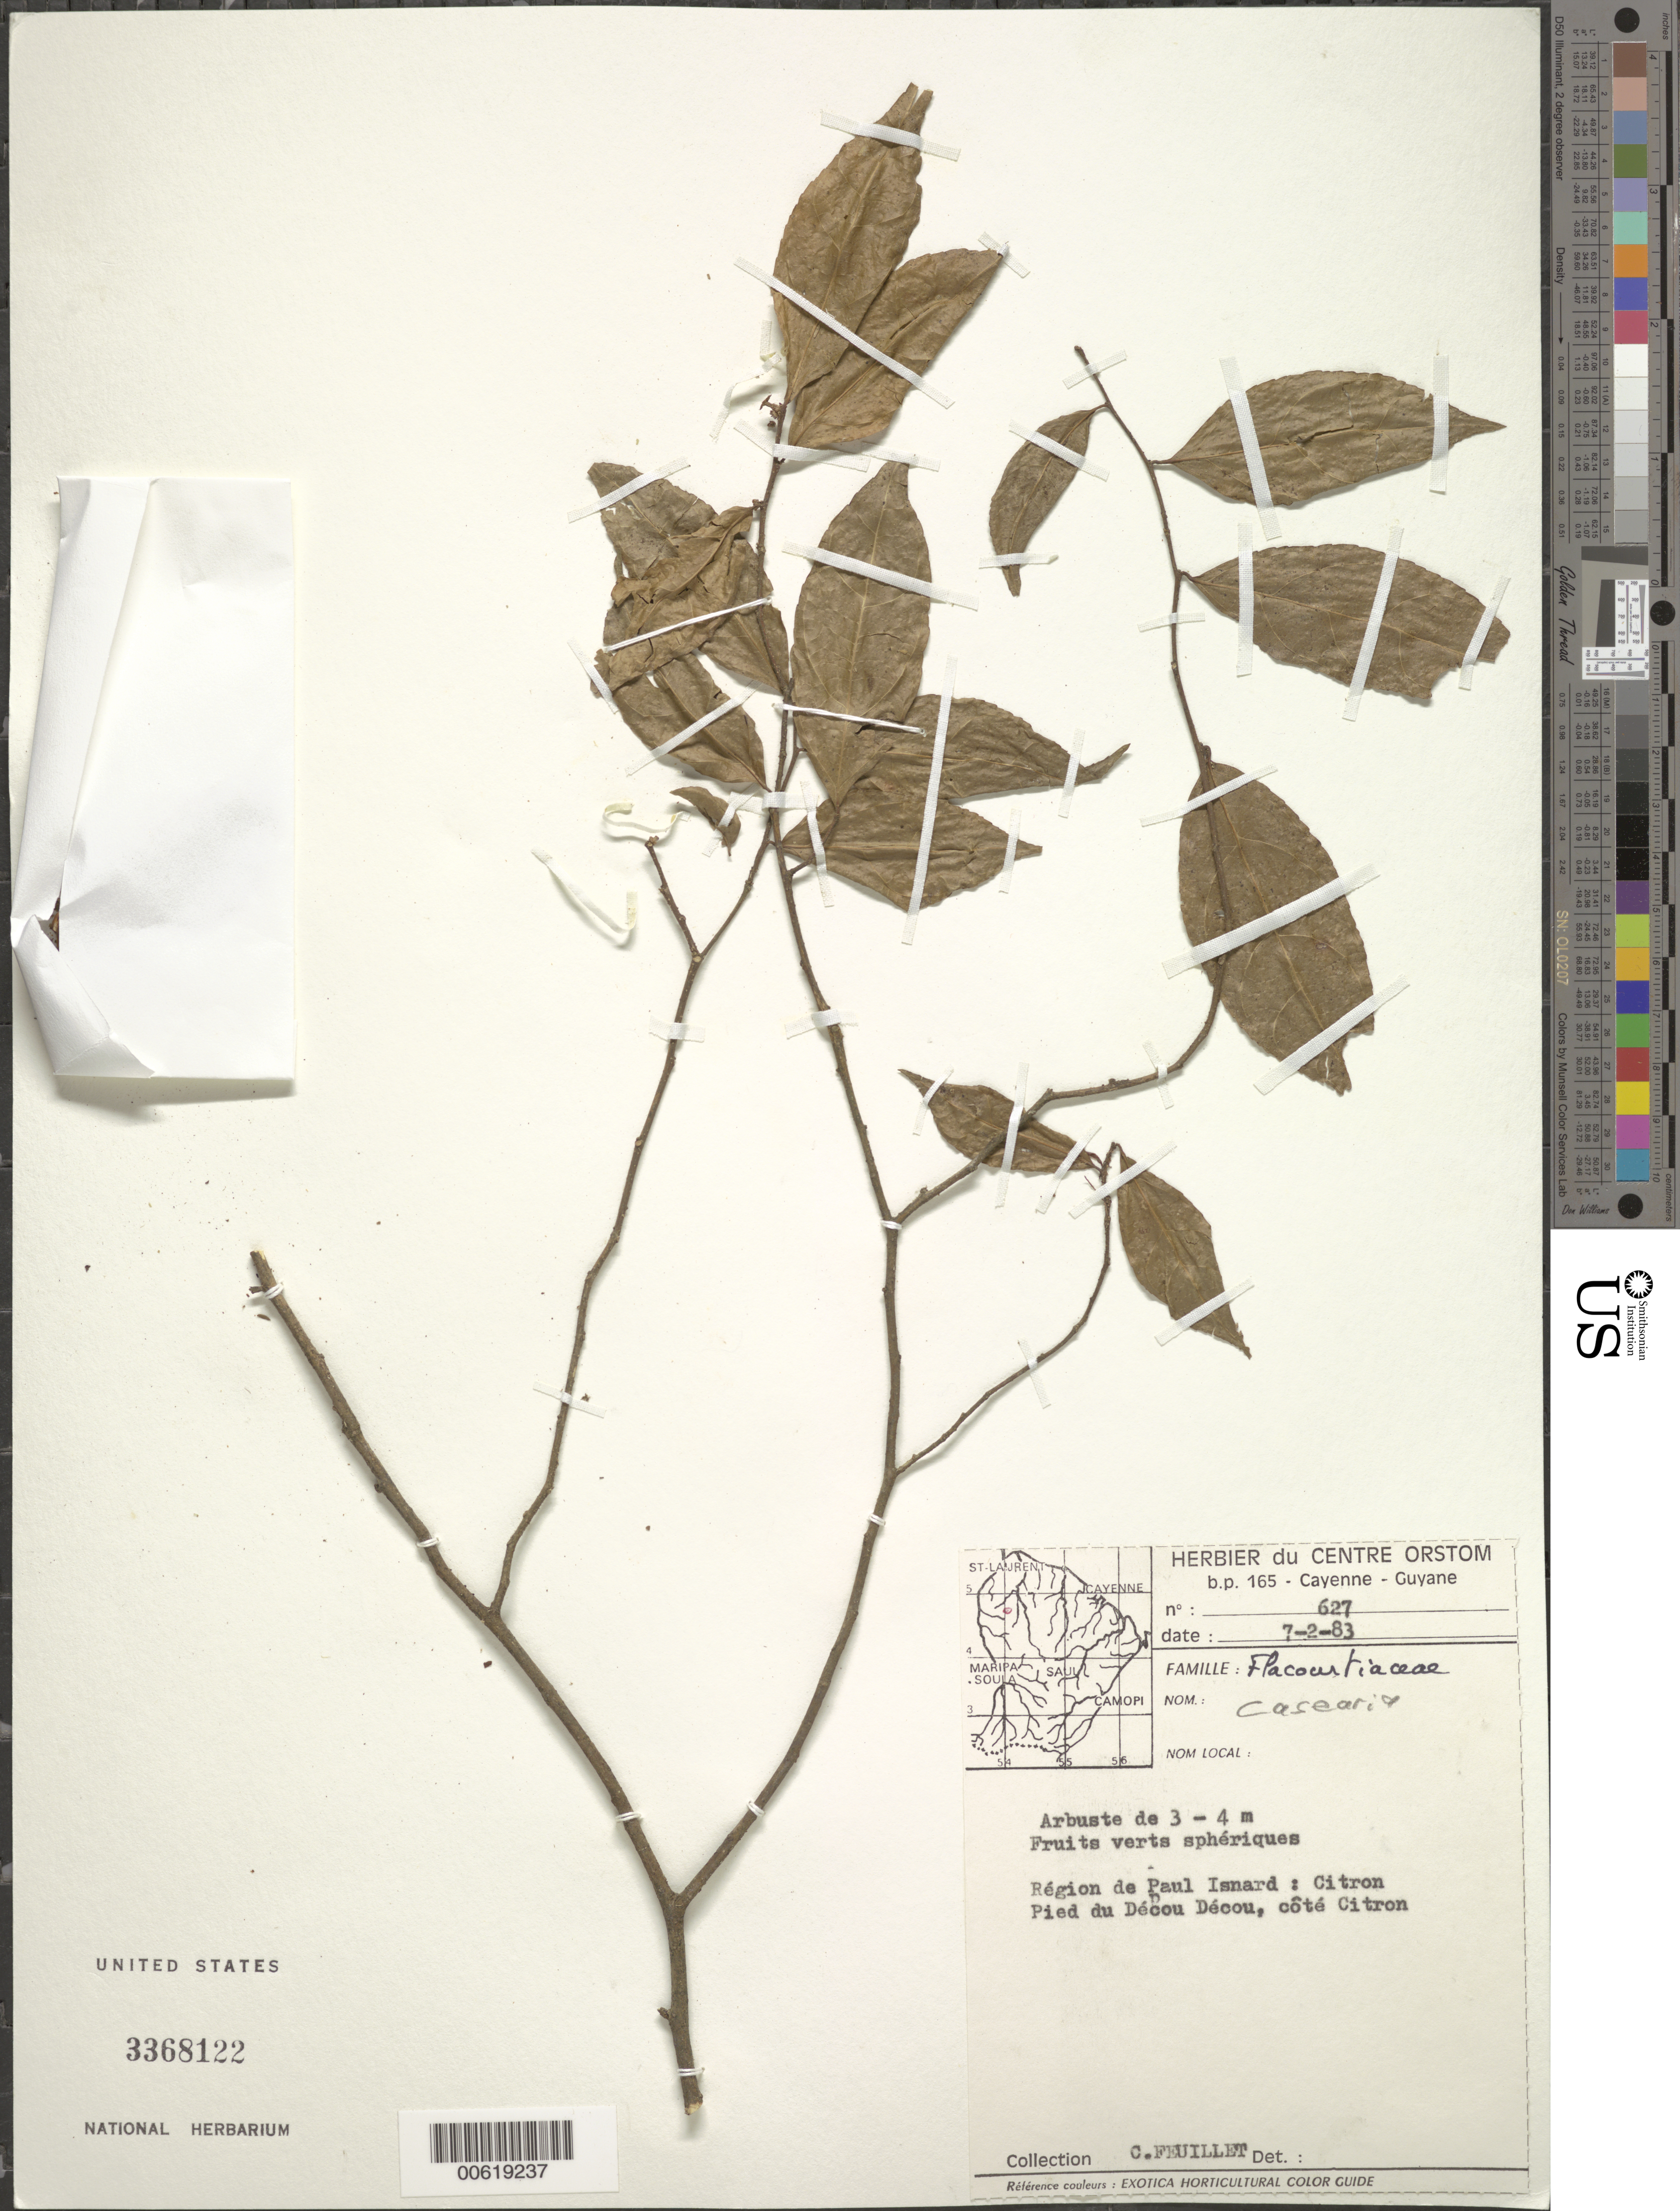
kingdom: Plantae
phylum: Tracheophyta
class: Magnoliopsida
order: Malpighiales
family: Salicaceae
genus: Casearia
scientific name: Casearia sp.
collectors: C. Feuillet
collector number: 627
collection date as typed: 7-Feb-83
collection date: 1983-02-07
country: French Guiana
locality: Région de Paul Isnard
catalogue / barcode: US 3368122